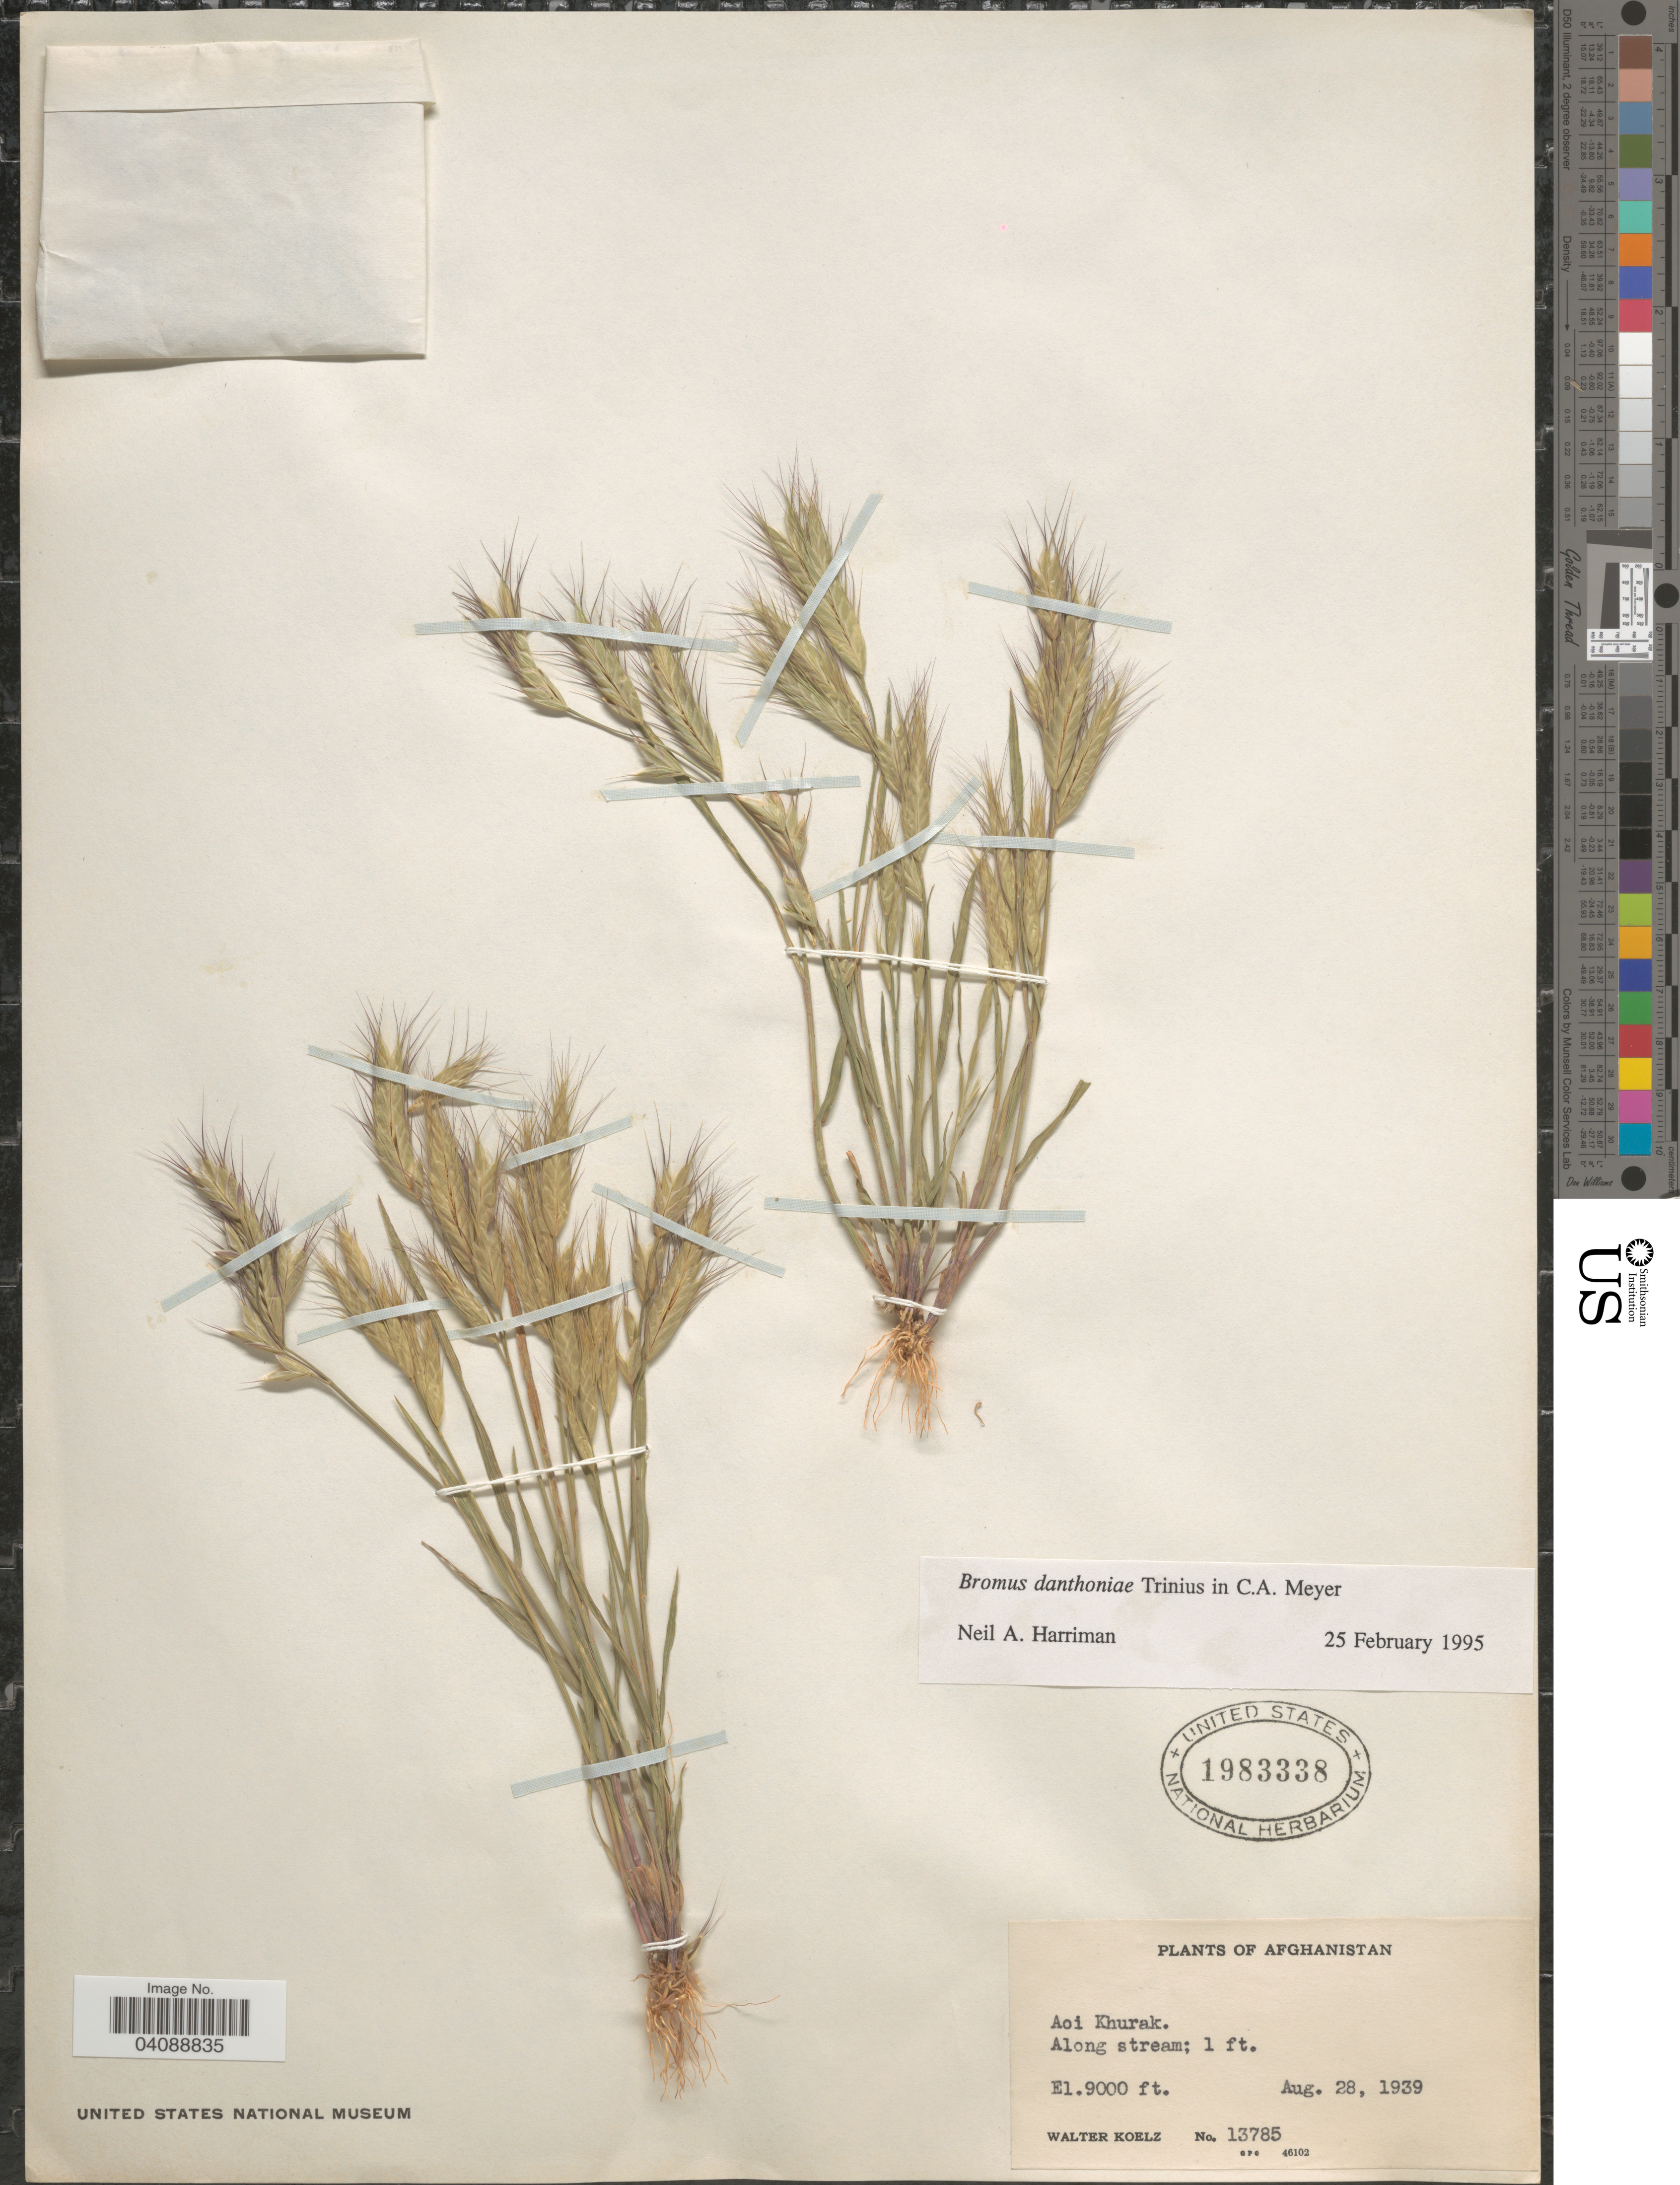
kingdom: Plantae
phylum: Tracheophyta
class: Liliopsida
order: Poales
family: Poaceae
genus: Bromus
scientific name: Bromus danthoniae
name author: Trin. ex C.A. Mey.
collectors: W. N. Koelz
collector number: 13785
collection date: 1939-08-28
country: Afghanistan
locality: Aoi Khurak.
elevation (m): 2743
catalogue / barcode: US 1983338